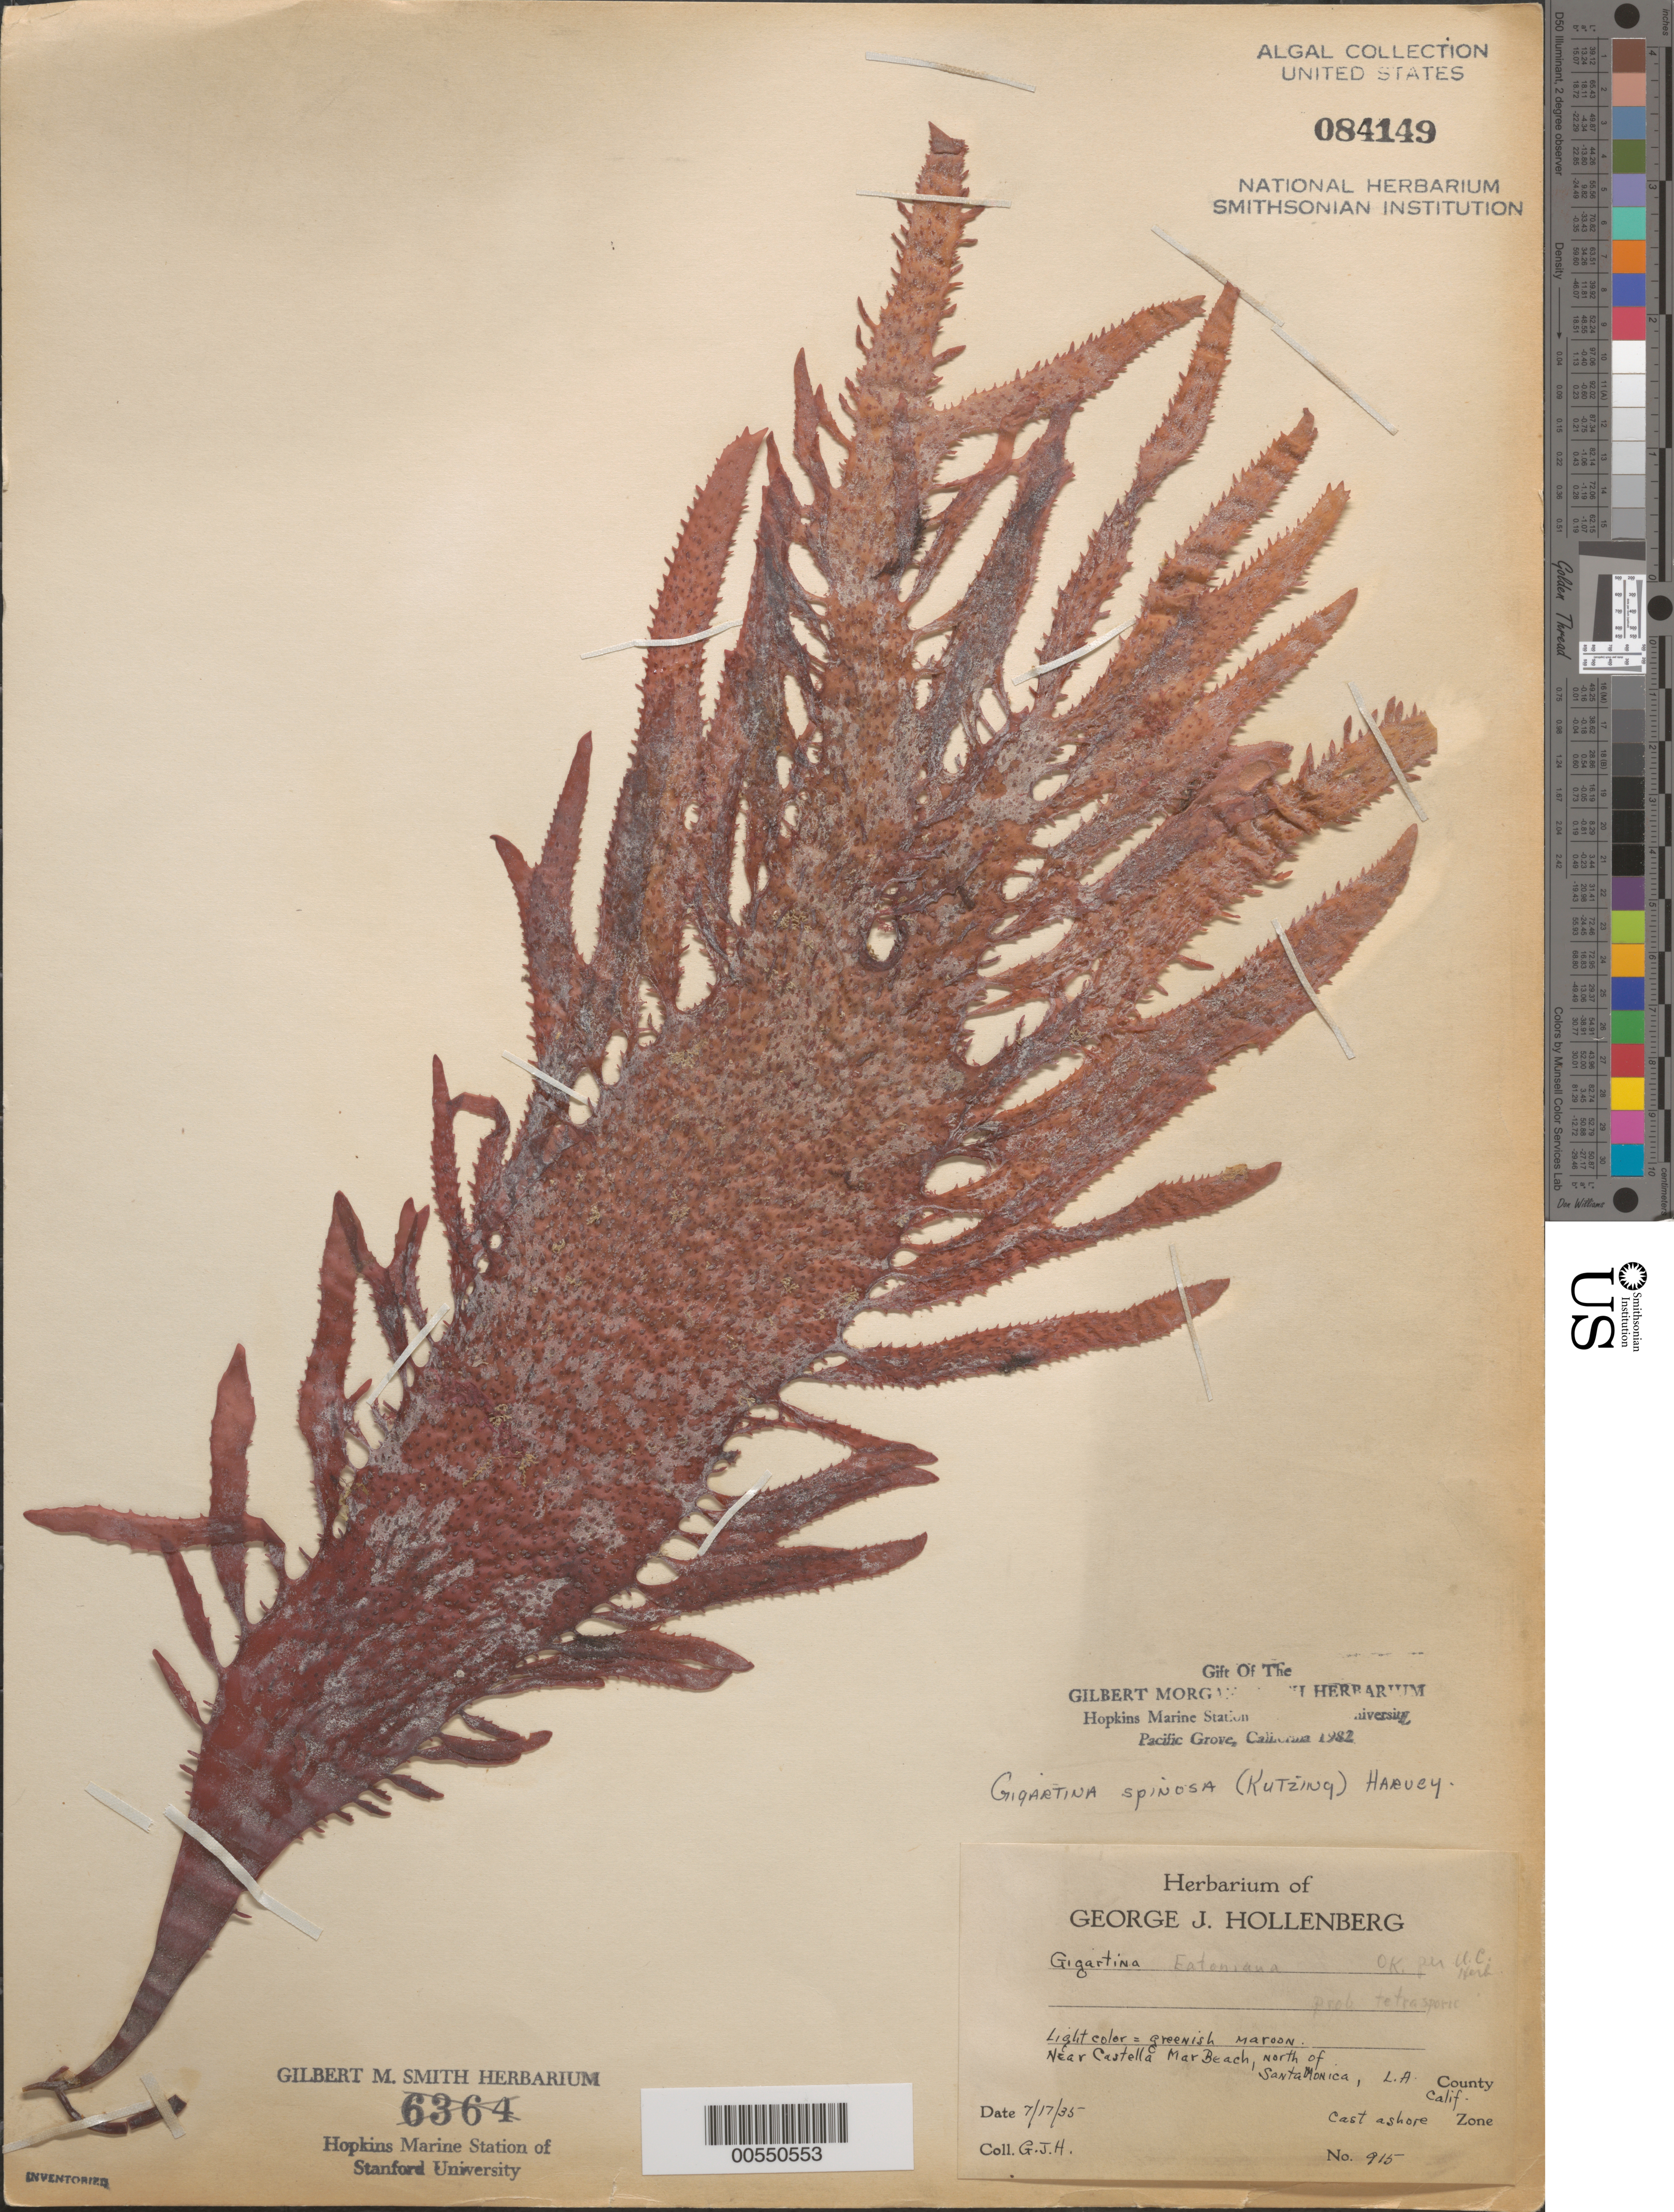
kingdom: Plantae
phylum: Rhodophyta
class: Florideophyceae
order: Gigartinales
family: Gigartinaceae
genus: Chondracanthus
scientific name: Chondracanthus spinosus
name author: (Kütz.) Guiry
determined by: Algae name updating Project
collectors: G. Hollenberg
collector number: GJH 915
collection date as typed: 17 Jul 1935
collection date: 1935-07-17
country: United States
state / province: California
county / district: Los Angeles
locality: Near Castle Mar Beach, north of Santa Monica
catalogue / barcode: US 84149